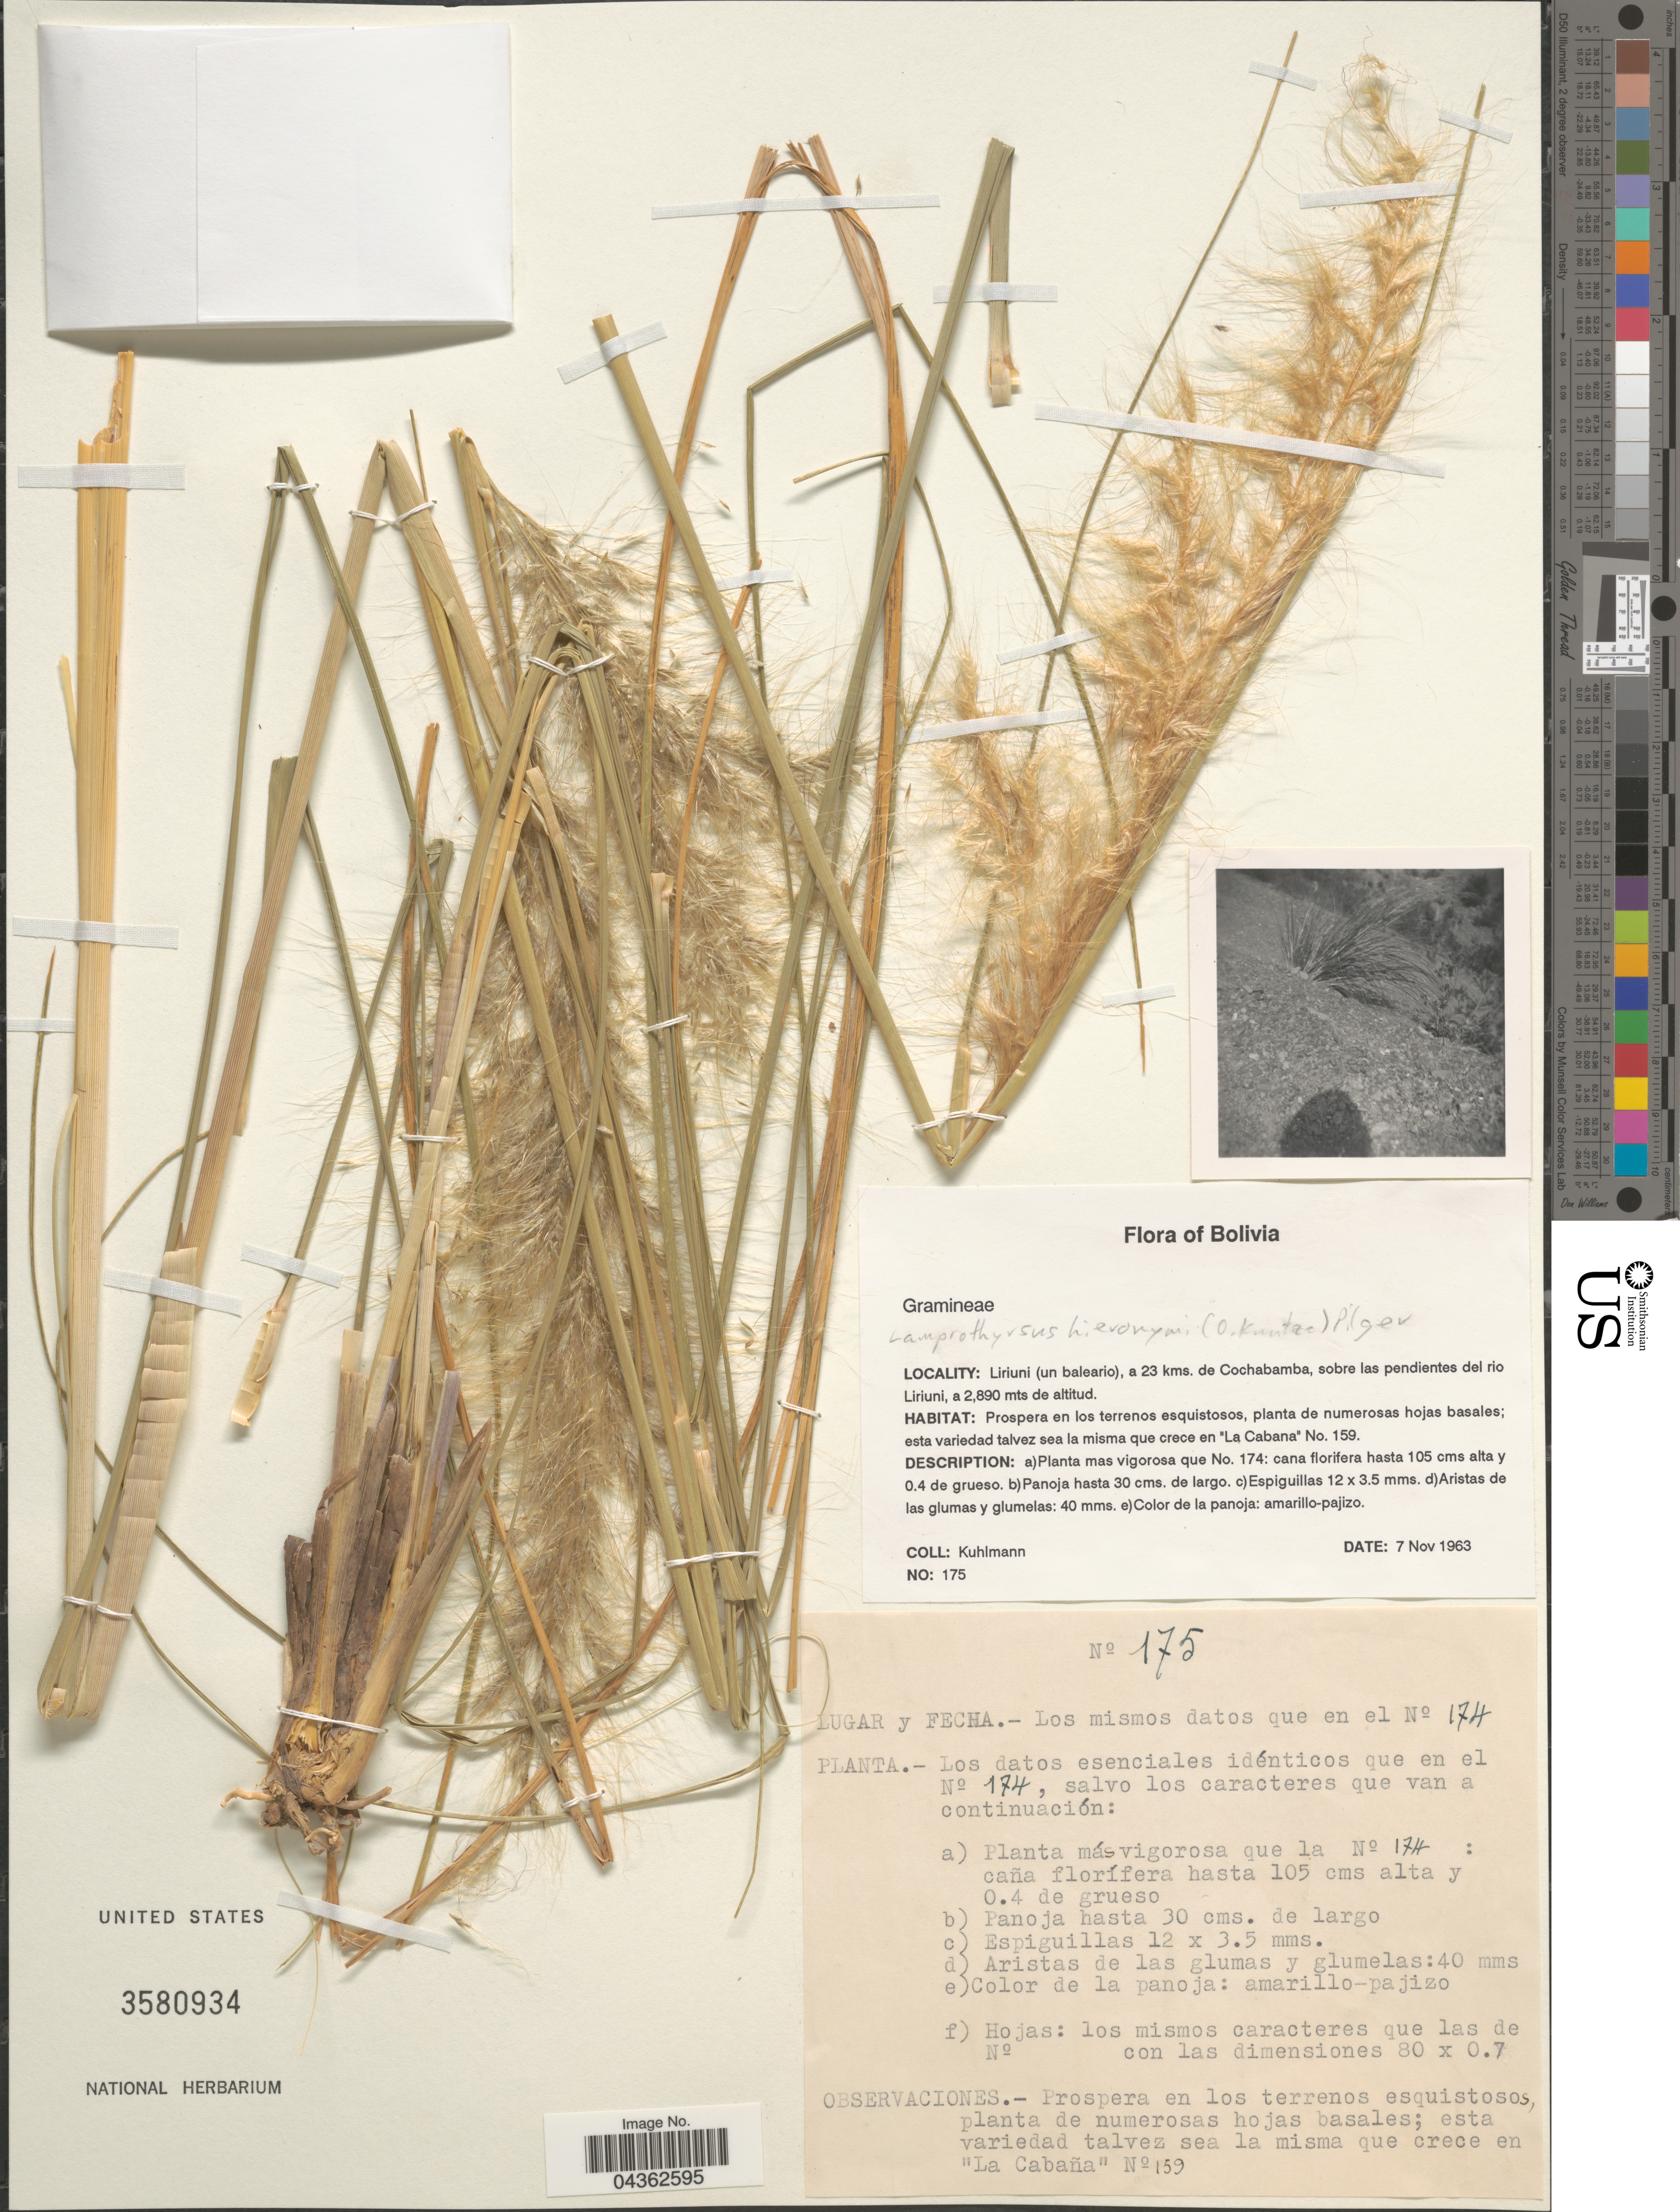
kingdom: Plantae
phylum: Tracheophyta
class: Liliopsida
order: Poales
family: Poaceae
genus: Cortaderia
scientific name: Cortaderia hieronymi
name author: (Kuntze) H.P. Linder & N.P. Barker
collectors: -- Kuhlmann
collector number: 175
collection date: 1963-11-07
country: Bolivia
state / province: Cochabamba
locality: Liriuni (un baleario), a 23 kms. de Cochabamba, sobre las pendientes del rio Liriuni.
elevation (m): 2890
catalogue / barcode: US 3580934